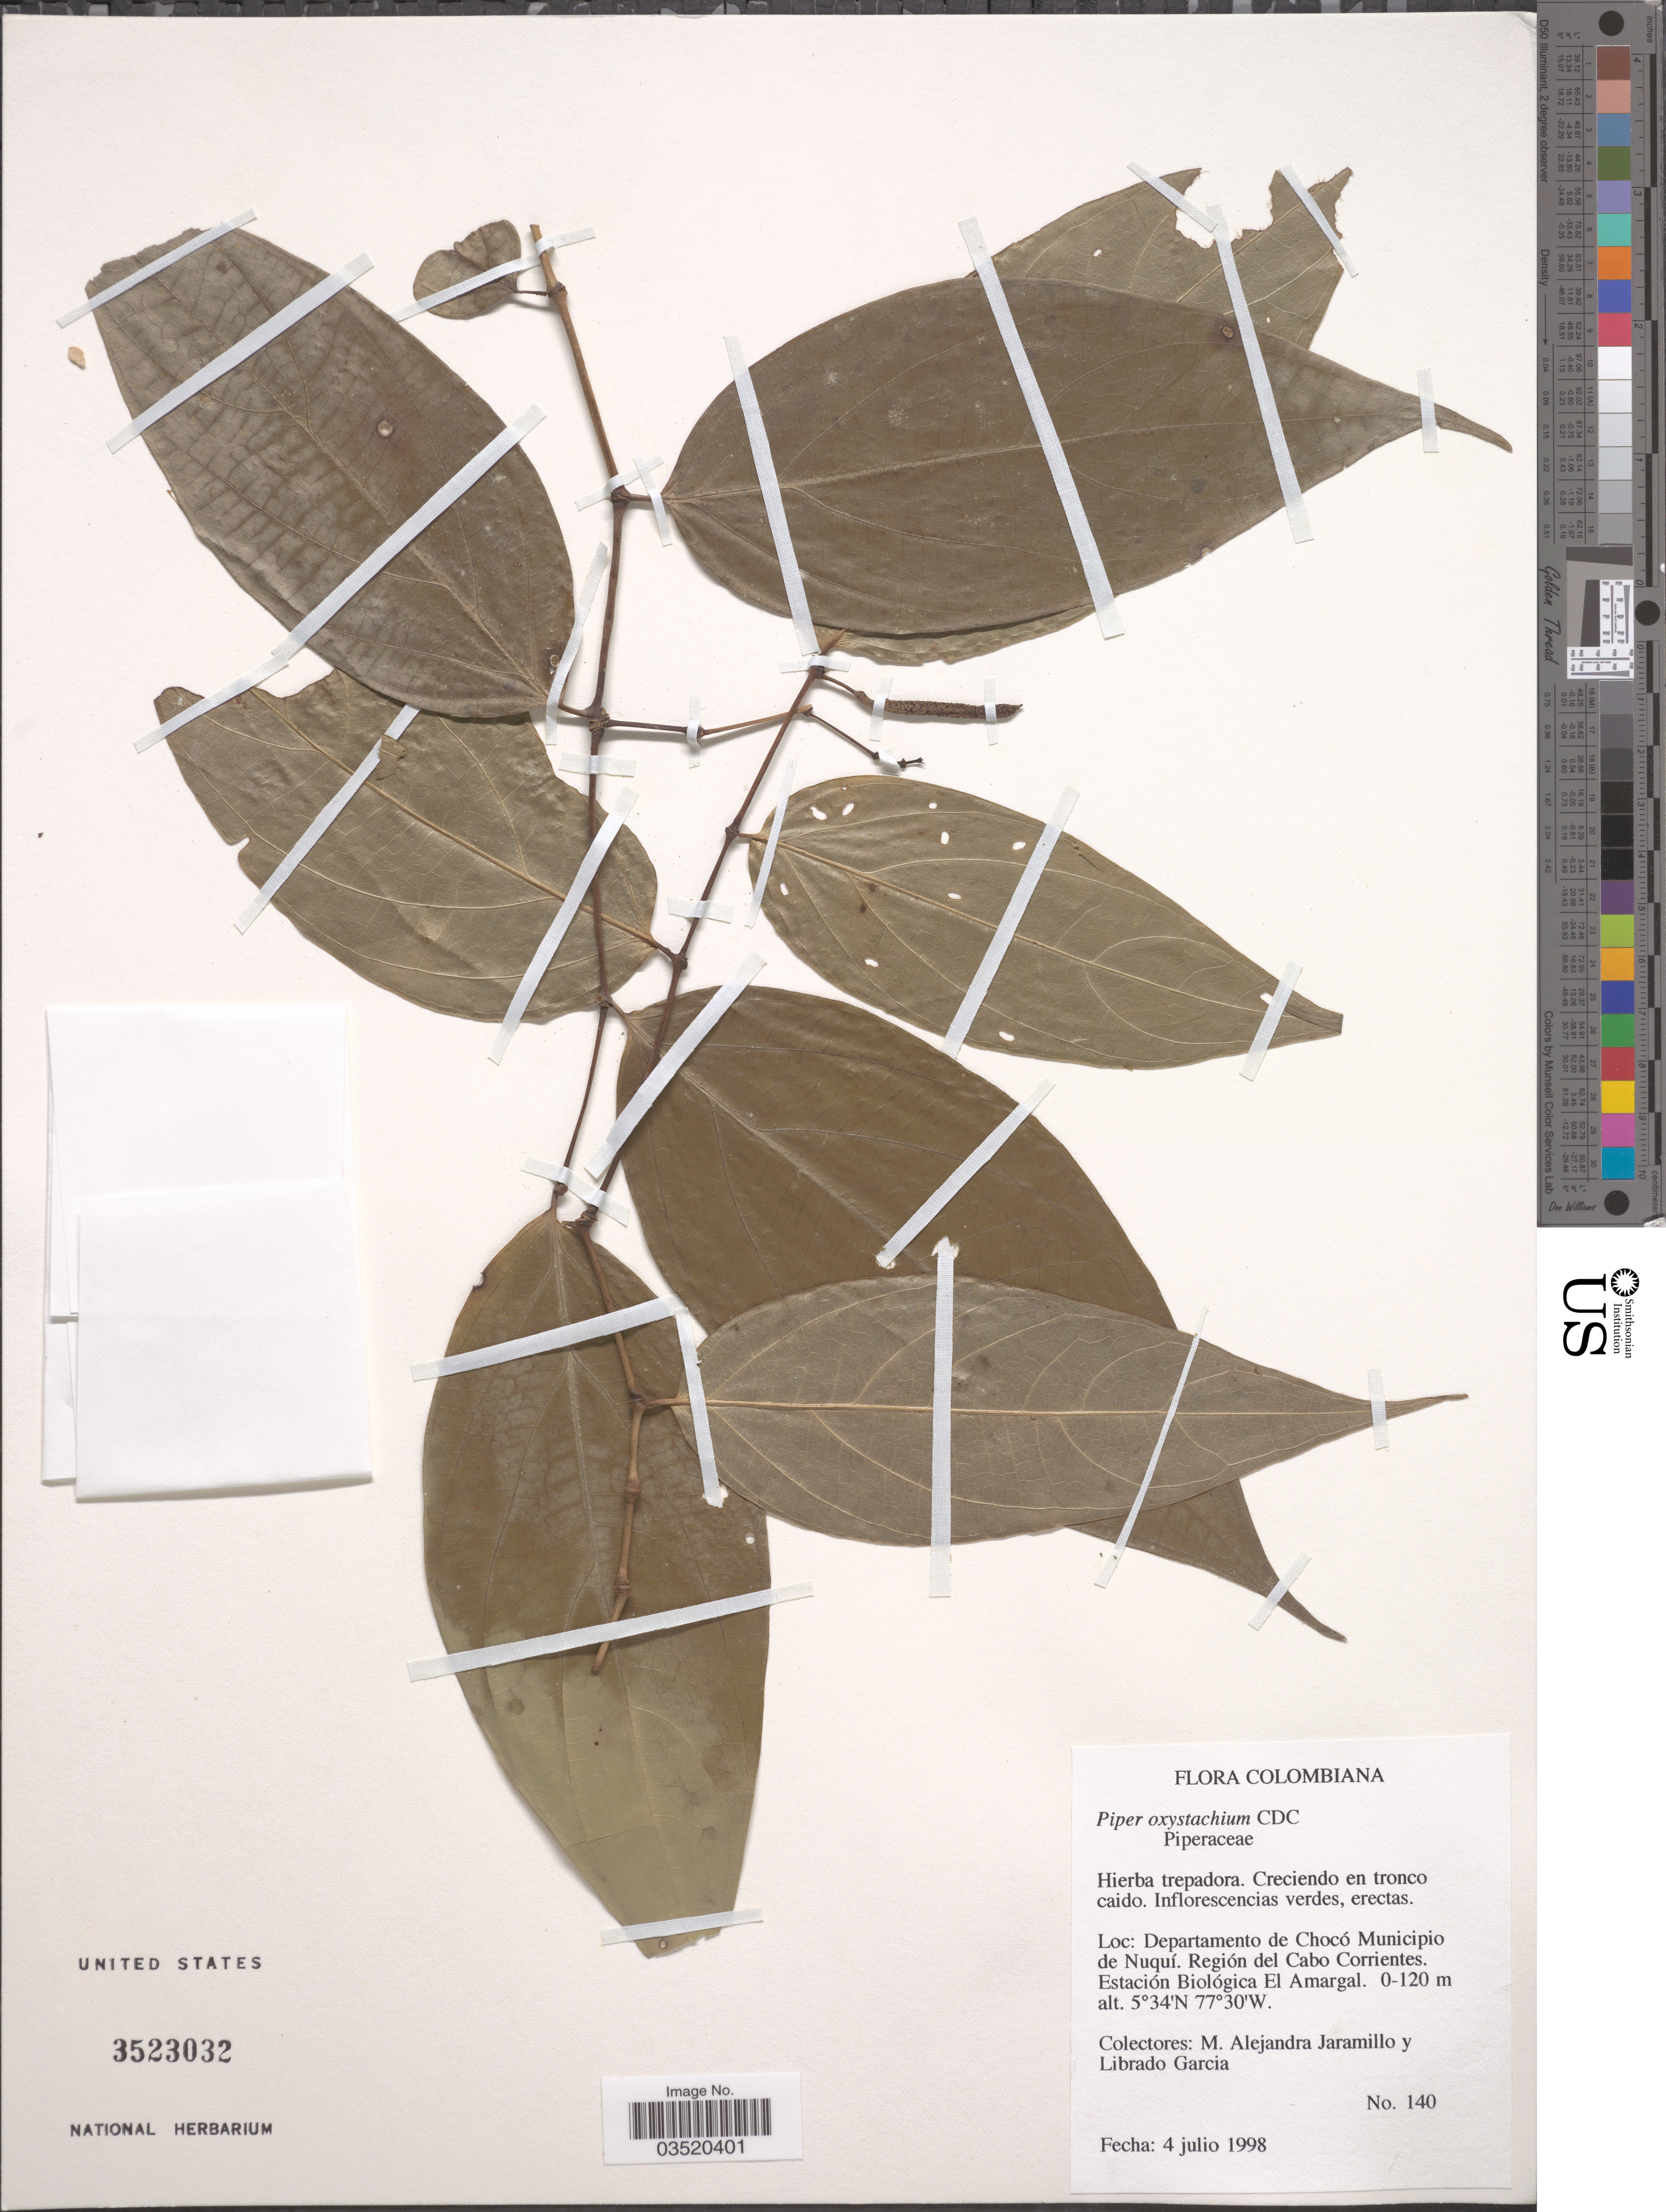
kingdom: Plantae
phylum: Tracheophyta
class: Magnoliopsida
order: Piperales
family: Piperaceae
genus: Piper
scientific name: Piper oxystachyum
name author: C. DC.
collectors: M. A. Jaramillo & L. Garcia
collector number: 140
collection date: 1998-07-04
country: Colombia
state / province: Chocó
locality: Departamento de Chocó Municipio de Nuquí. Región del Cabo Corrientes. Estación Biológica El Amargal.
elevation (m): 0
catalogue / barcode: US 3523032